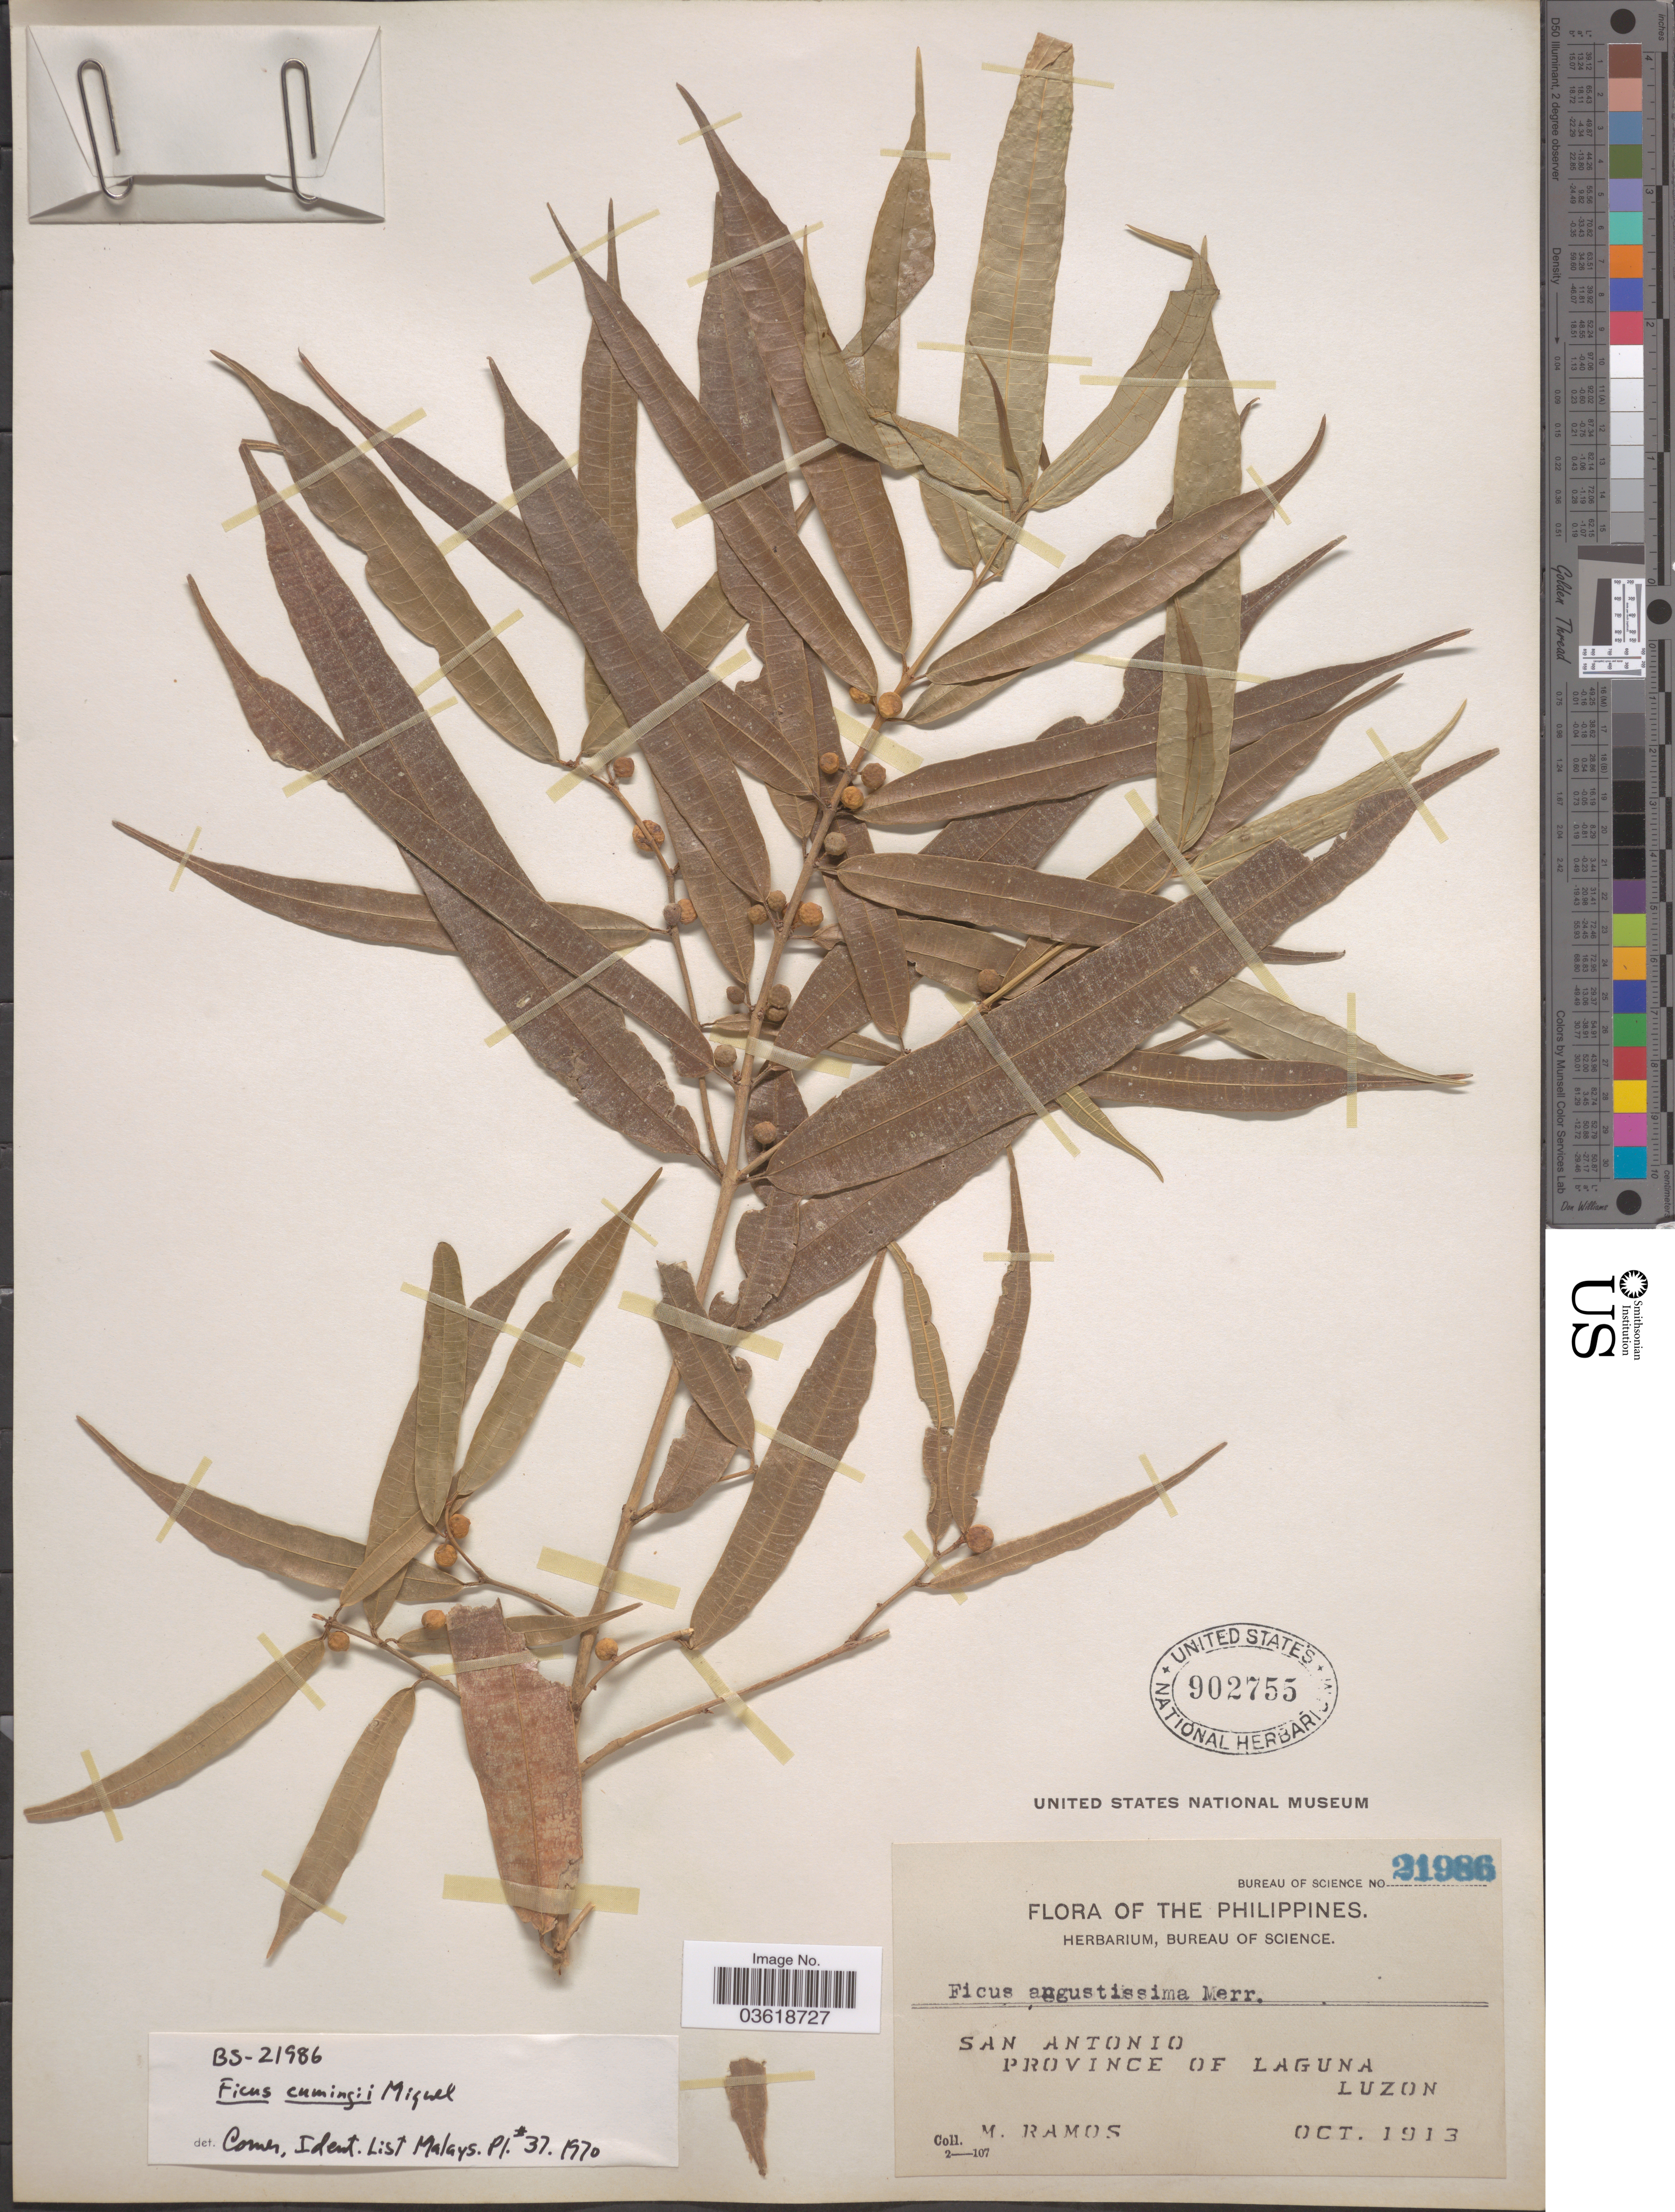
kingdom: Plantae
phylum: Tracheophyta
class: Magnoliopsida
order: Rosales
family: Moraceae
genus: Ficus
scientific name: Ficus cumingii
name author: Miq.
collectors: M. Ramos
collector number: Bureau of Science 21986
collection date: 1913-10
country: Philippines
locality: San Antonio. Province of Laguna. Luzon.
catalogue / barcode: US 902755